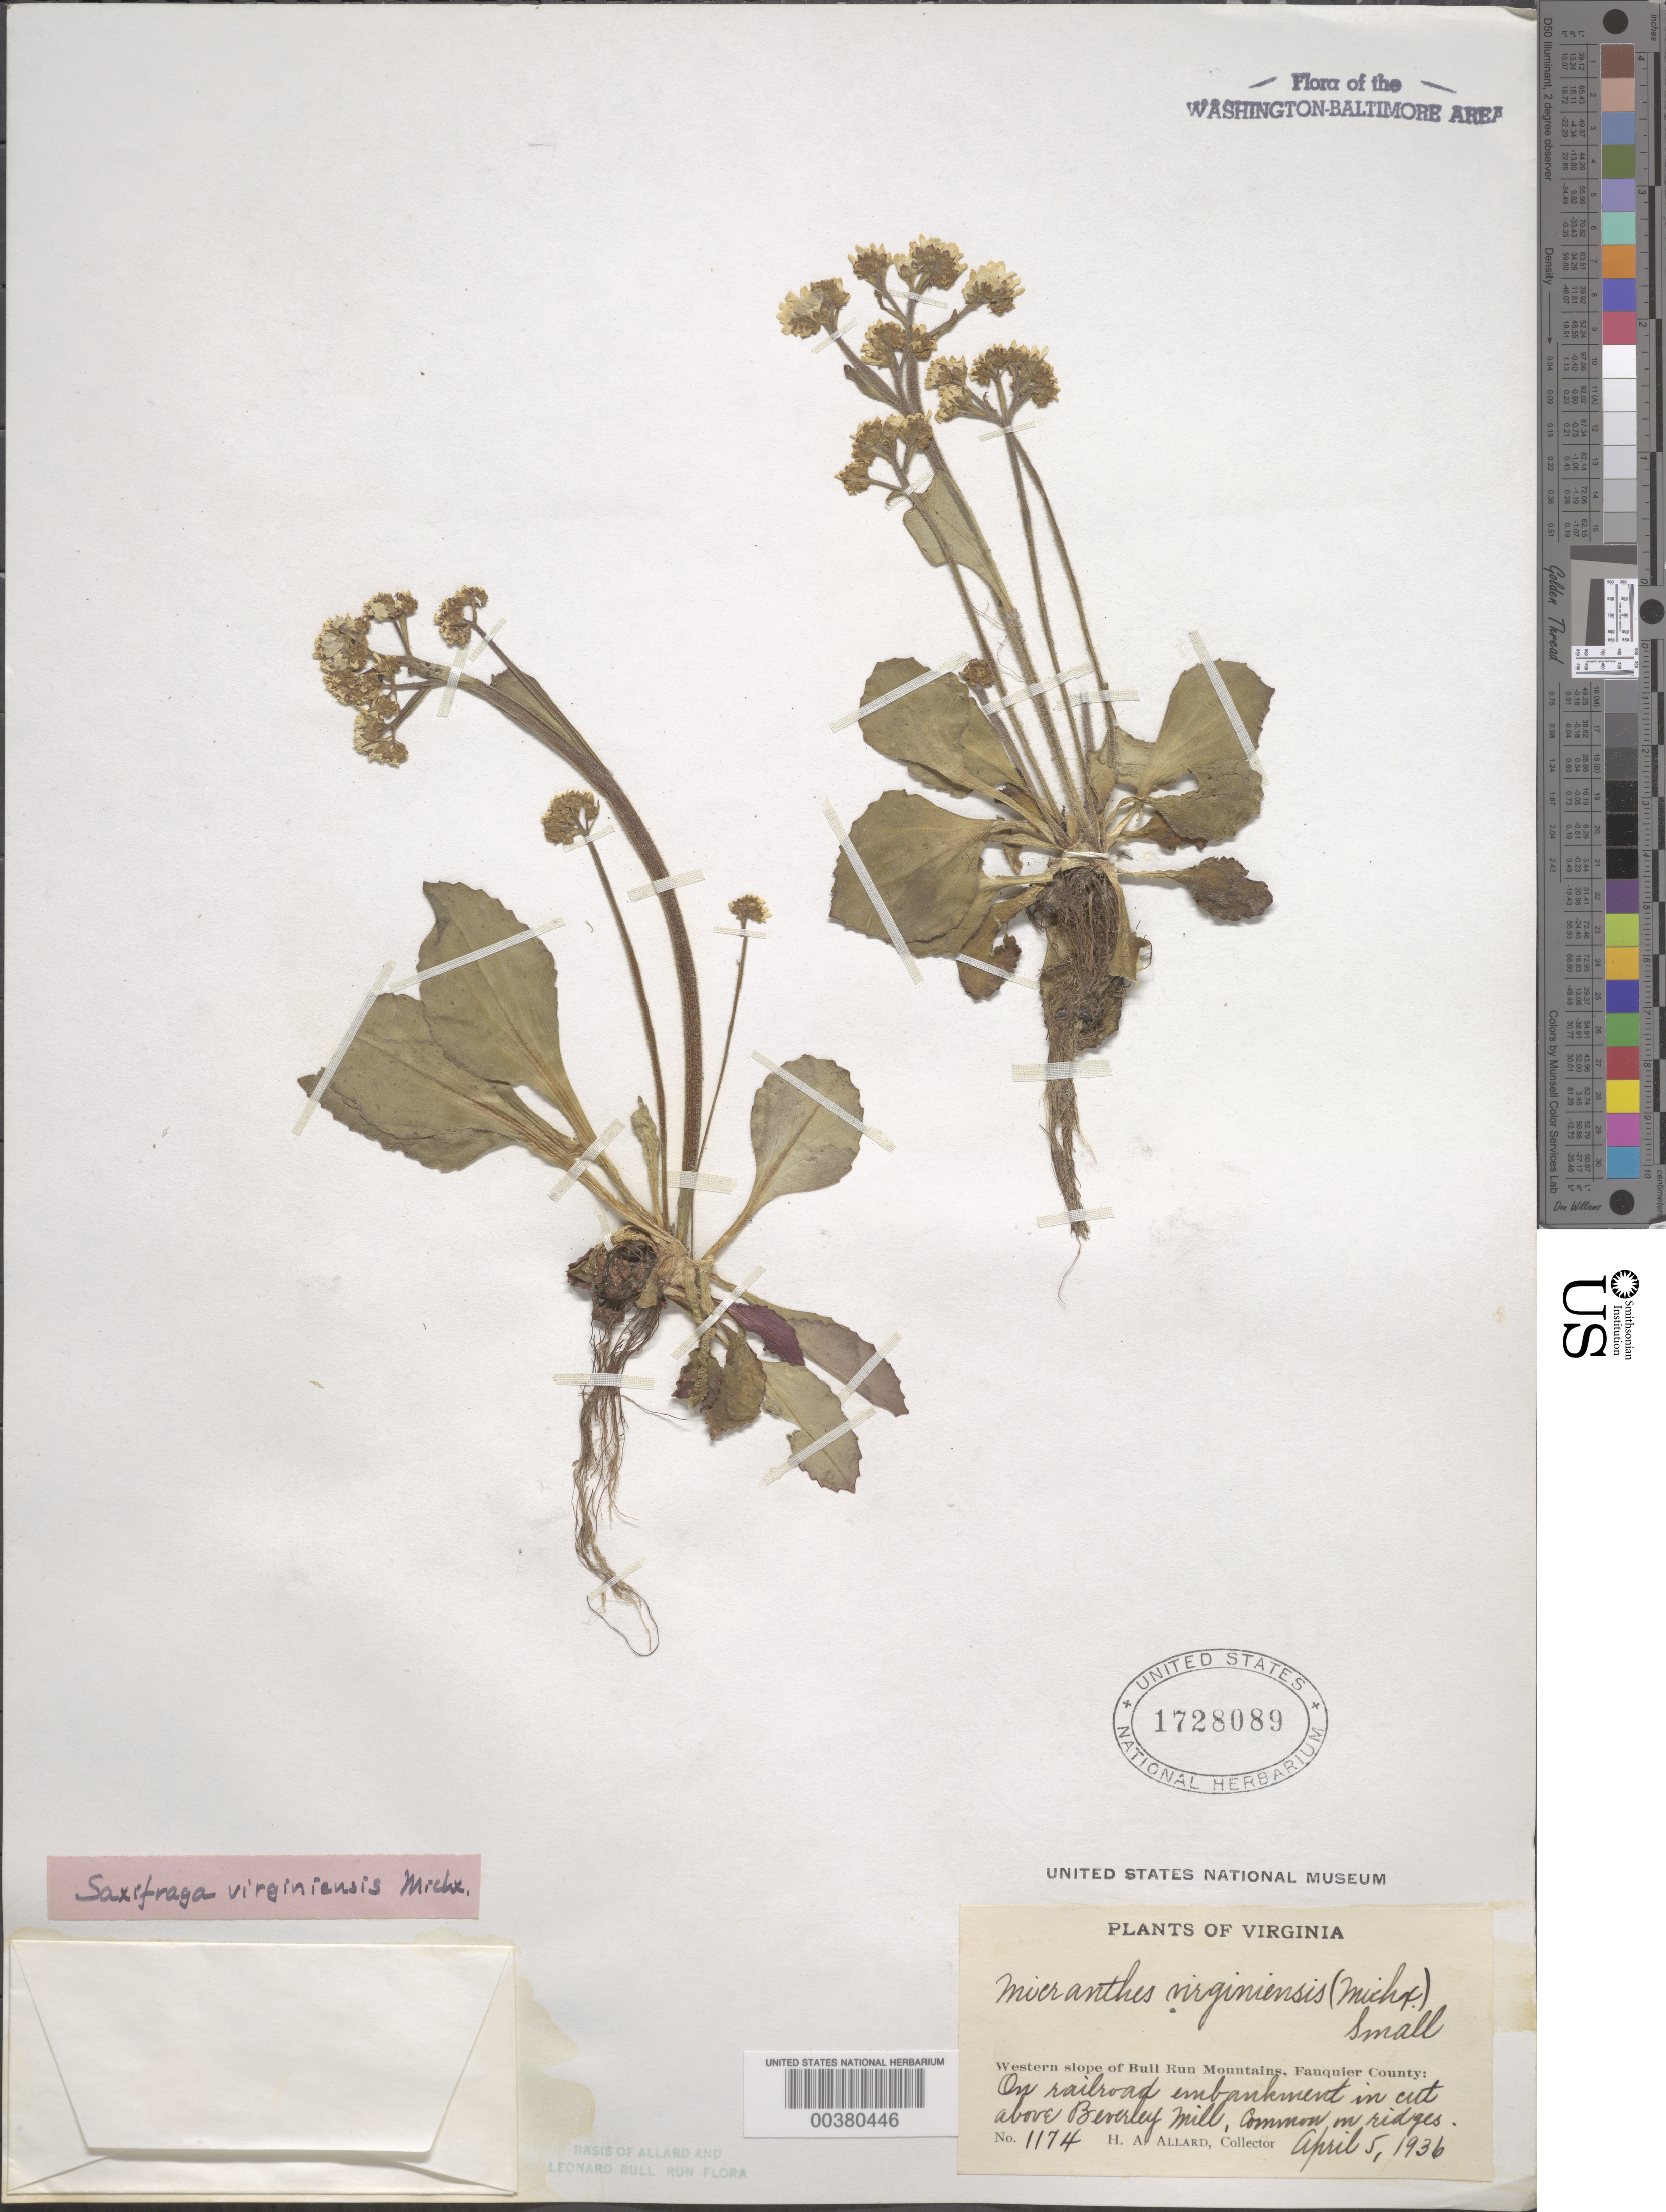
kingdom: Plantae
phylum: Tracheophyta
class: Magnoliopsida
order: Saxifragales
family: Saxifragaceae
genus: Micranthes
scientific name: Micranthes virginiensis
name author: (Michx.) Small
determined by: Strong, Mark T., (BOT), Smithsonian Institution - National Museum of Natural History (UNITED STATES)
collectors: H. A. Allard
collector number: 1174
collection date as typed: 05 Apr 1936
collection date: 1936-04-05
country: United States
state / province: Virginia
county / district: Fauquier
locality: Above Beverley Mill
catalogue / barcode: US 1728089